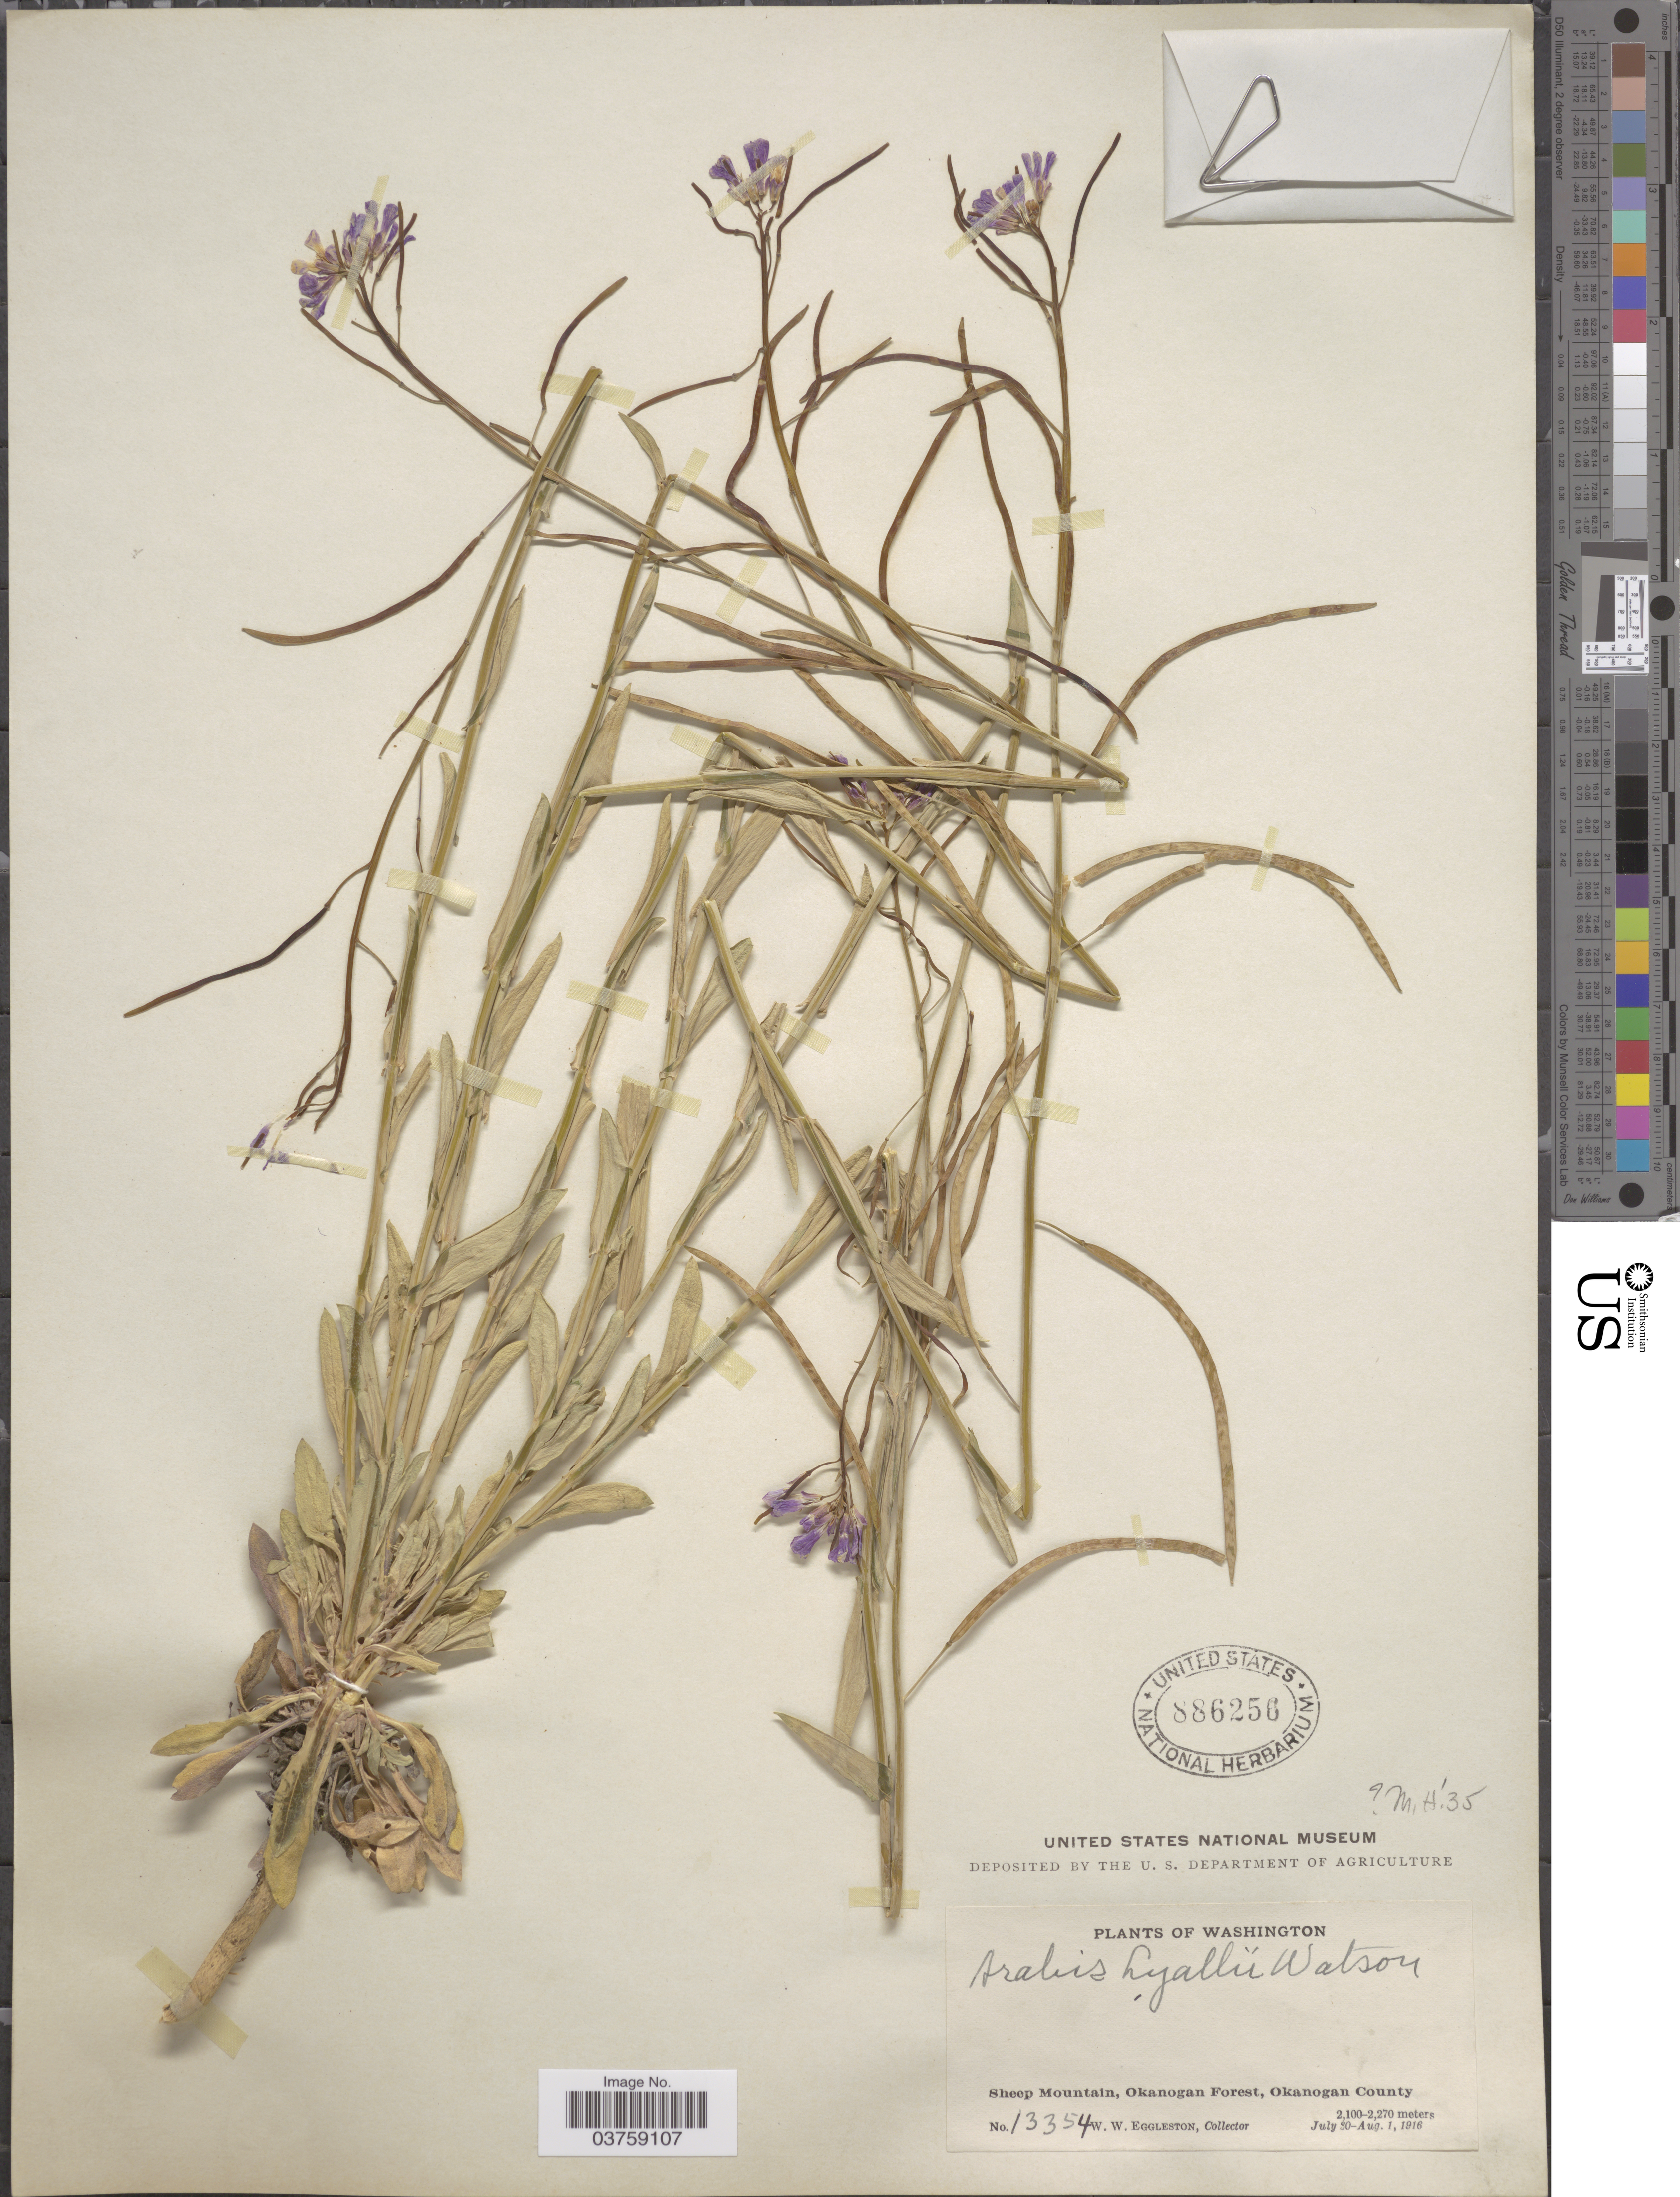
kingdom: Plantae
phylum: Tracheophyta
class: Magnoliopsida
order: Brassicales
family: Brassicaceae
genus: Arabis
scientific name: Arabis sparsiflora var. subvillosa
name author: (S. Watson) Rollins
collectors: W. W. Eggleston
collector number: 13354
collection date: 1916-07-30/1916-08-01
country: United States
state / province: Washington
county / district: Okanogan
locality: Sheep Mountain, Okanogan Forest, Okanogan County.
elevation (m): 2100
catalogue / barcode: US 886256